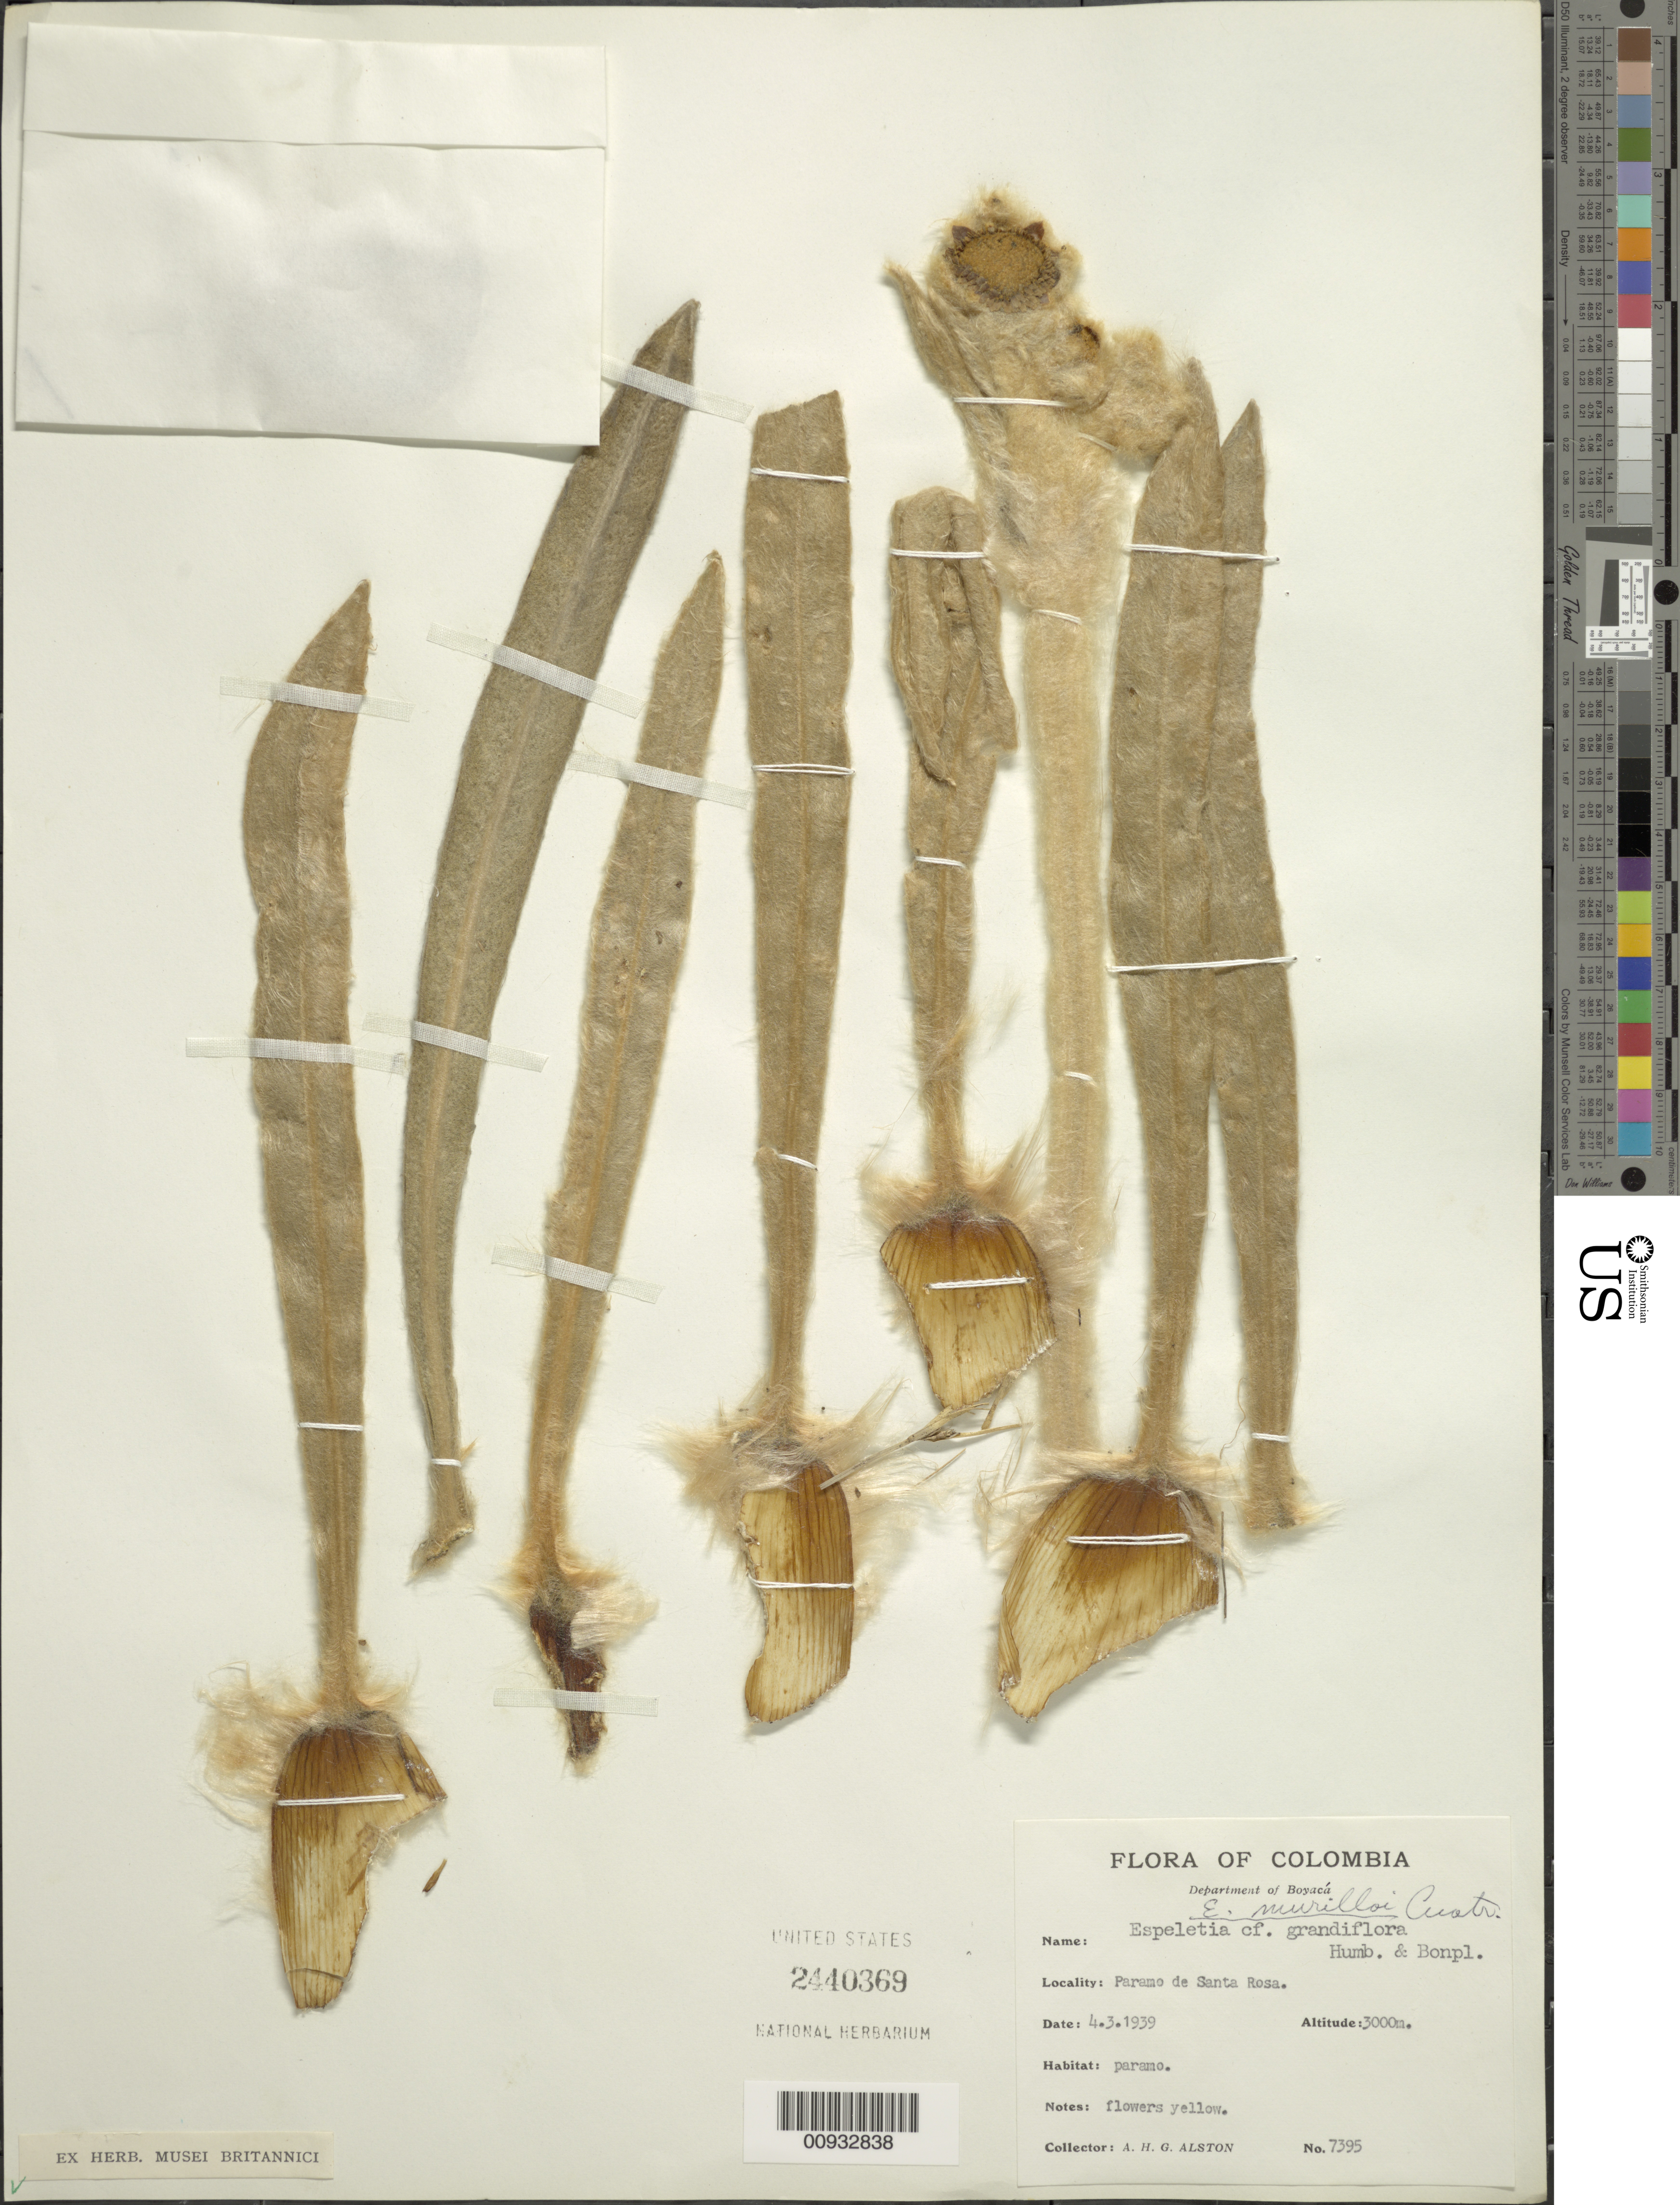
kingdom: Plantae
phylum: Tracheophyta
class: Magnoliopsida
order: Asterales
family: Asteraceae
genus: Espeletia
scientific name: Espeletia murilloi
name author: Cuatrec.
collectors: A. H. Alston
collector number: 7395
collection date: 1939-03-04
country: Colombia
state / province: Boyacá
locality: Paramo de Santa Rosa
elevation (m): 3000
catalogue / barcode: US 2440369